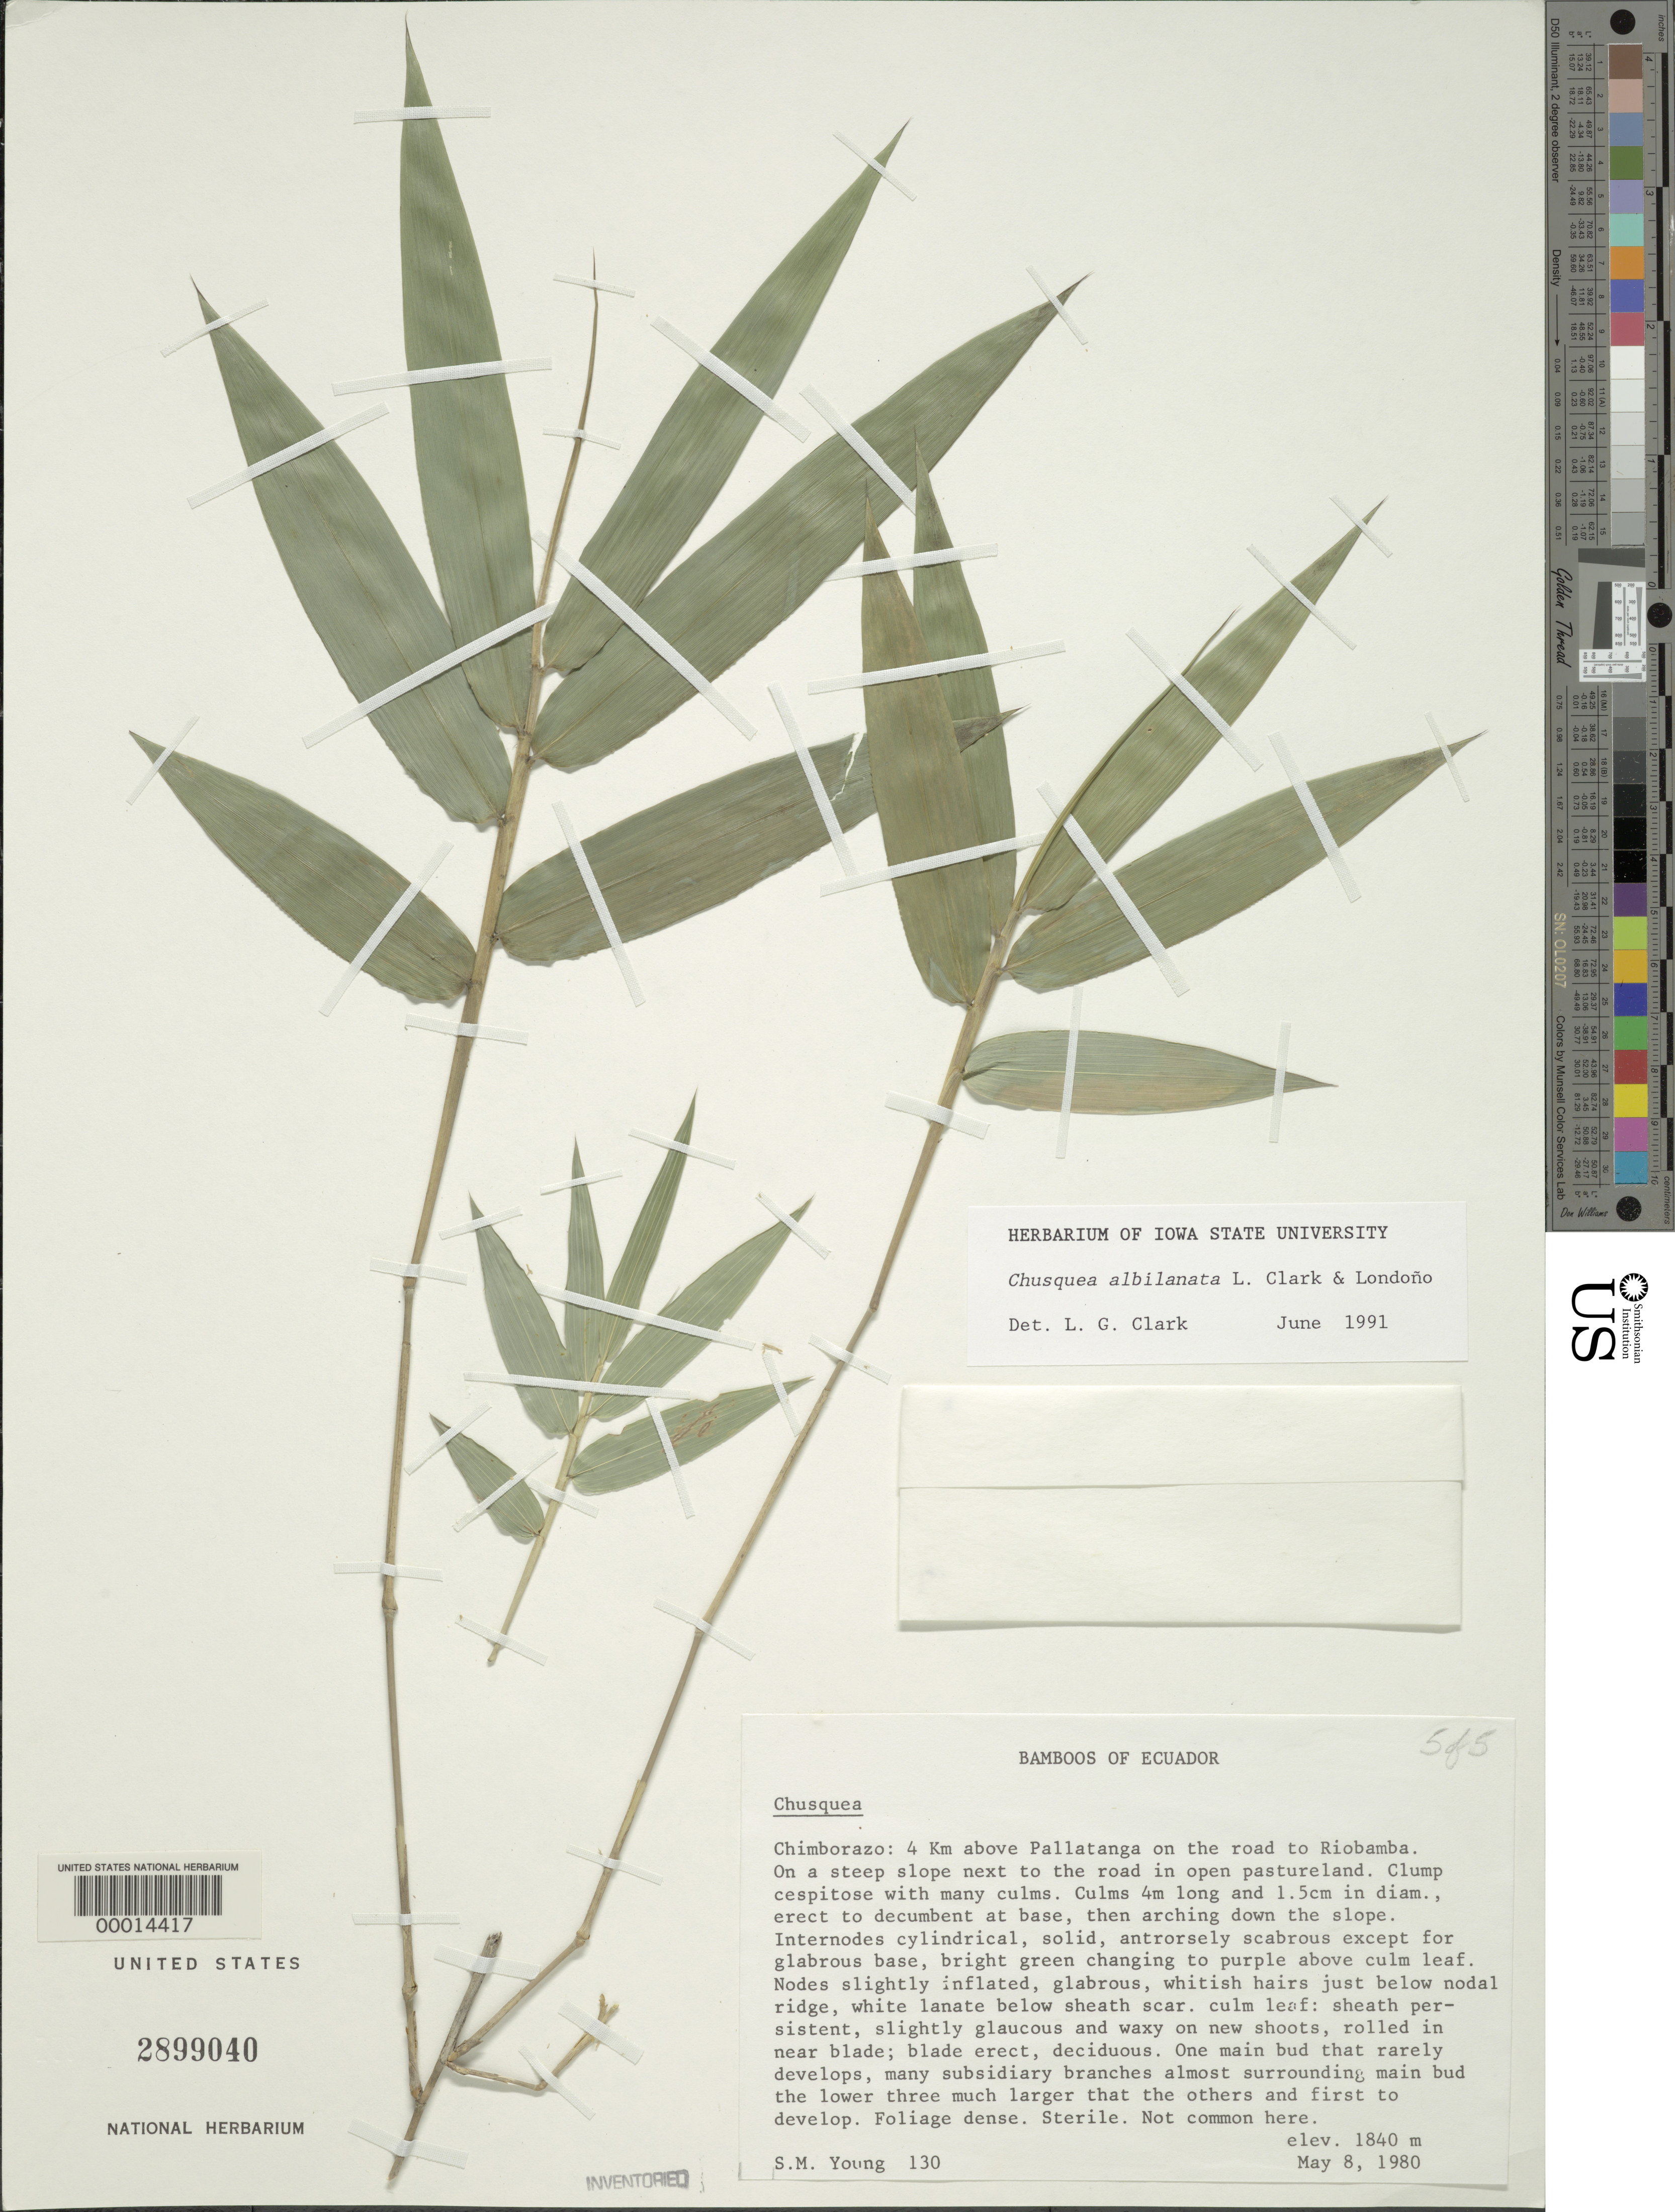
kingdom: Plantae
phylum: Tracheophyta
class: Liliopsida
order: Poales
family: Poaceae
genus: Chusquea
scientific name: Chusquea albilanata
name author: L.G. Clark & Londoño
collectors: S. Young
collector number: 130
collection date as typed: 08 May 1980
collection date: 1980-05-08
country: Ecuador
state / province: Chimborazo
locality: Pallatanga/Riobamba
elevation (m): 1840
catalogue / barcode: US 2899040